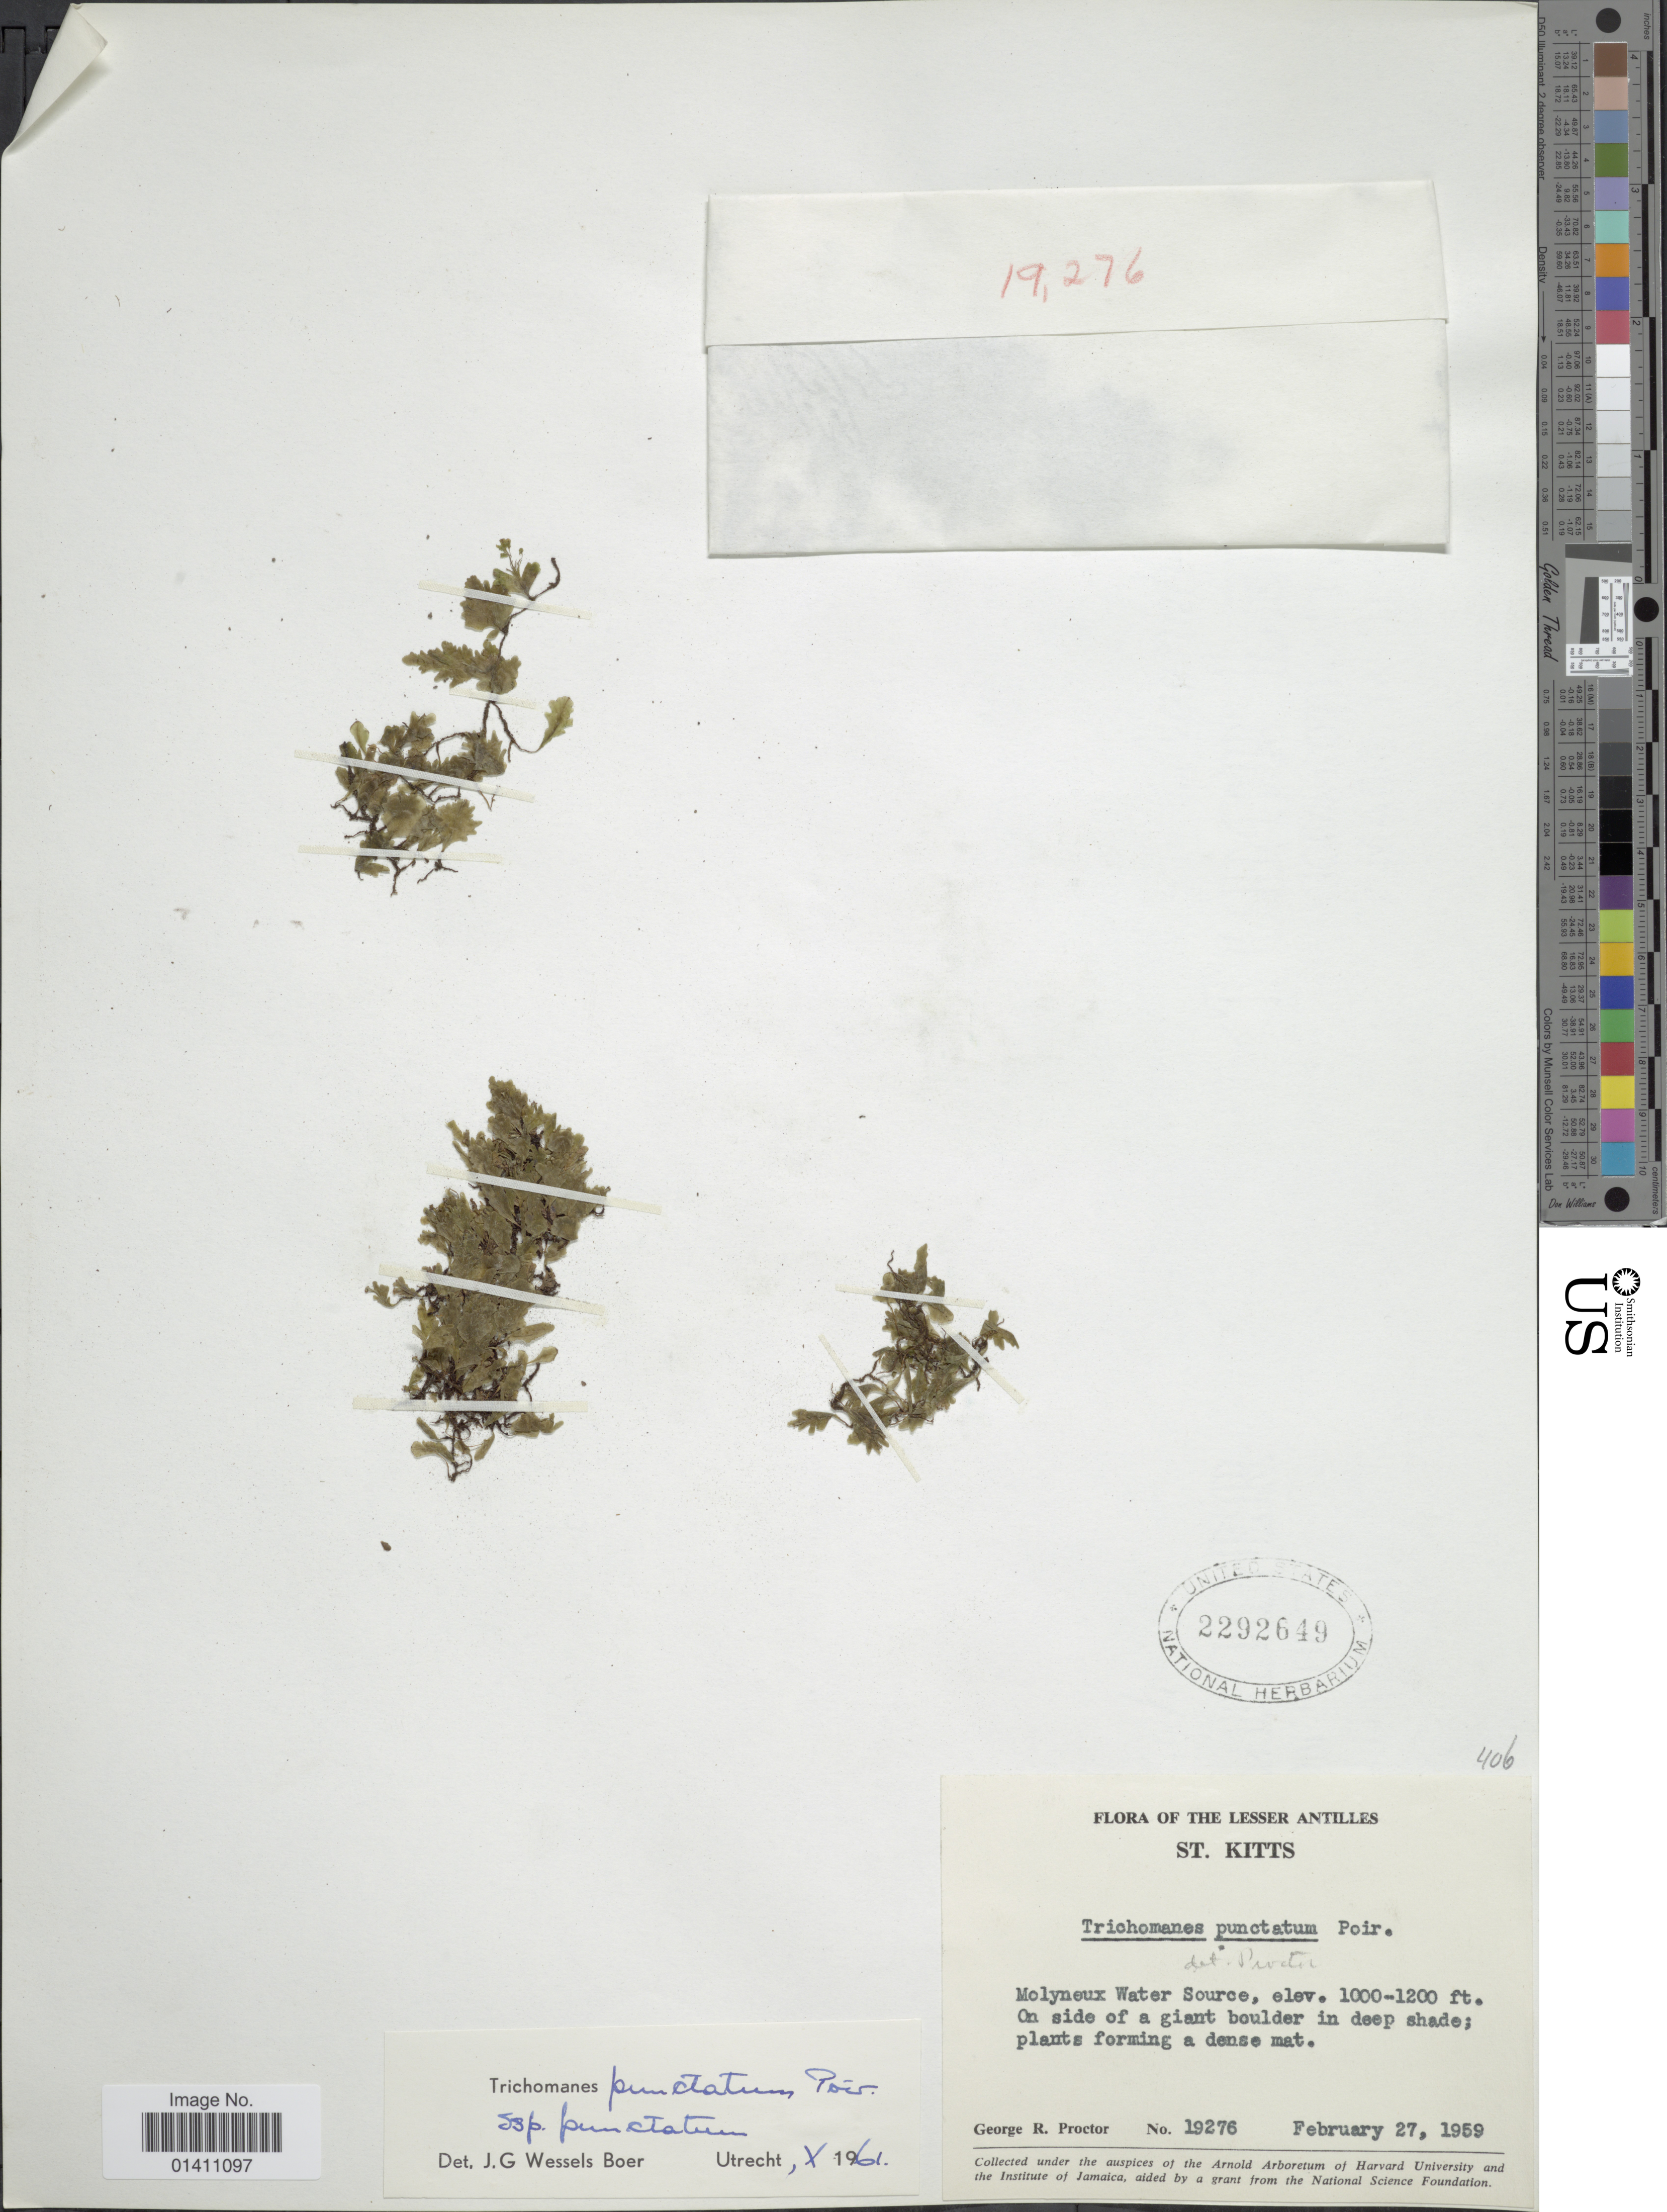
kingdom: Plantae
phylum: Tracheophyta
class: Polypodiopsida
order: Hymenophyllales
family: Hymenophyllaceae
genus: Didymoglossum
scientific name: Didymoglossum punctatum subsp. punctatum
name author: (Poir.) Desv.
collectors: G. R. Proctor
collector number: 19276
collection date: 1959-02-27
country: St. Christopher-Nevis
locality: The Lesser Antilles. Molyneux Water Source.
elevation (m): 305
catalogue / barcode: US 2292649